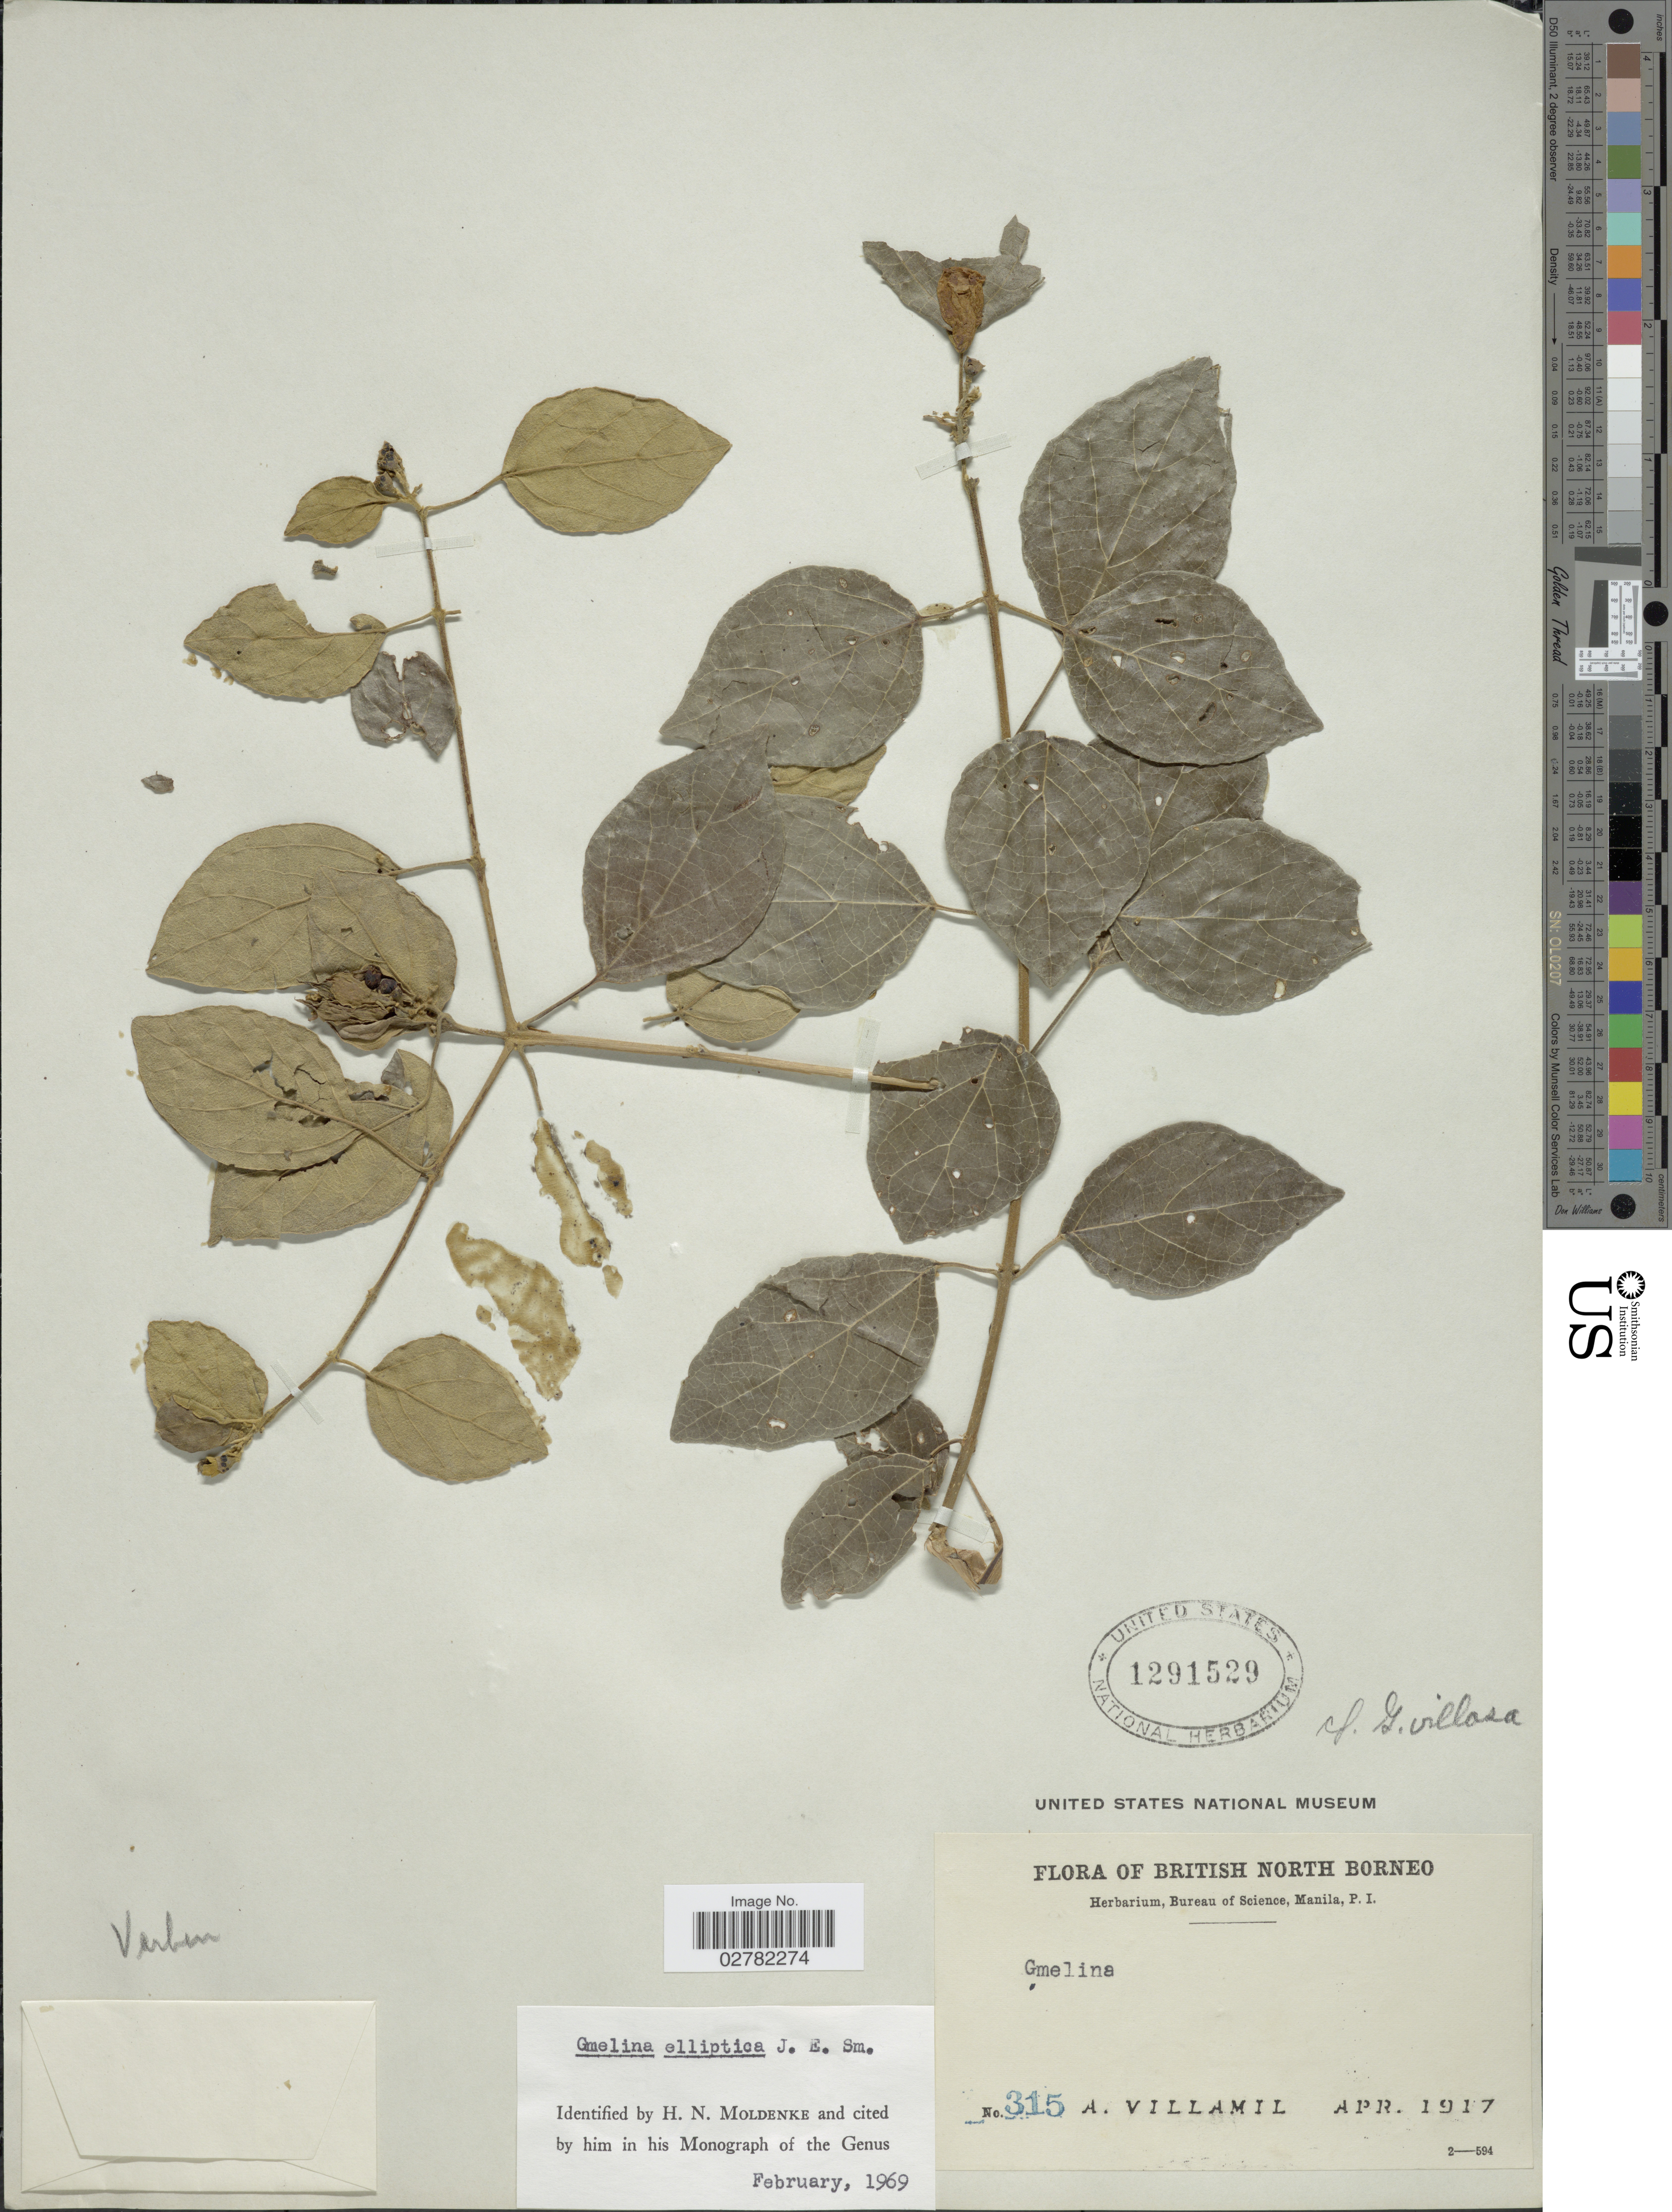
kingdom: Plantae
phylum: Tracheophyta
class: Magnoliopsida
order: Lamiales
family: Lamiaceae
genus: Gmelina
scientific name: Gmelina elliptica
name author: Sm.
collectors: A. Villamil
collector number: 315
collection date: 1917-04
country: Malaysia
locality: British North Borneo.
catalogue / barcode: US 1291529